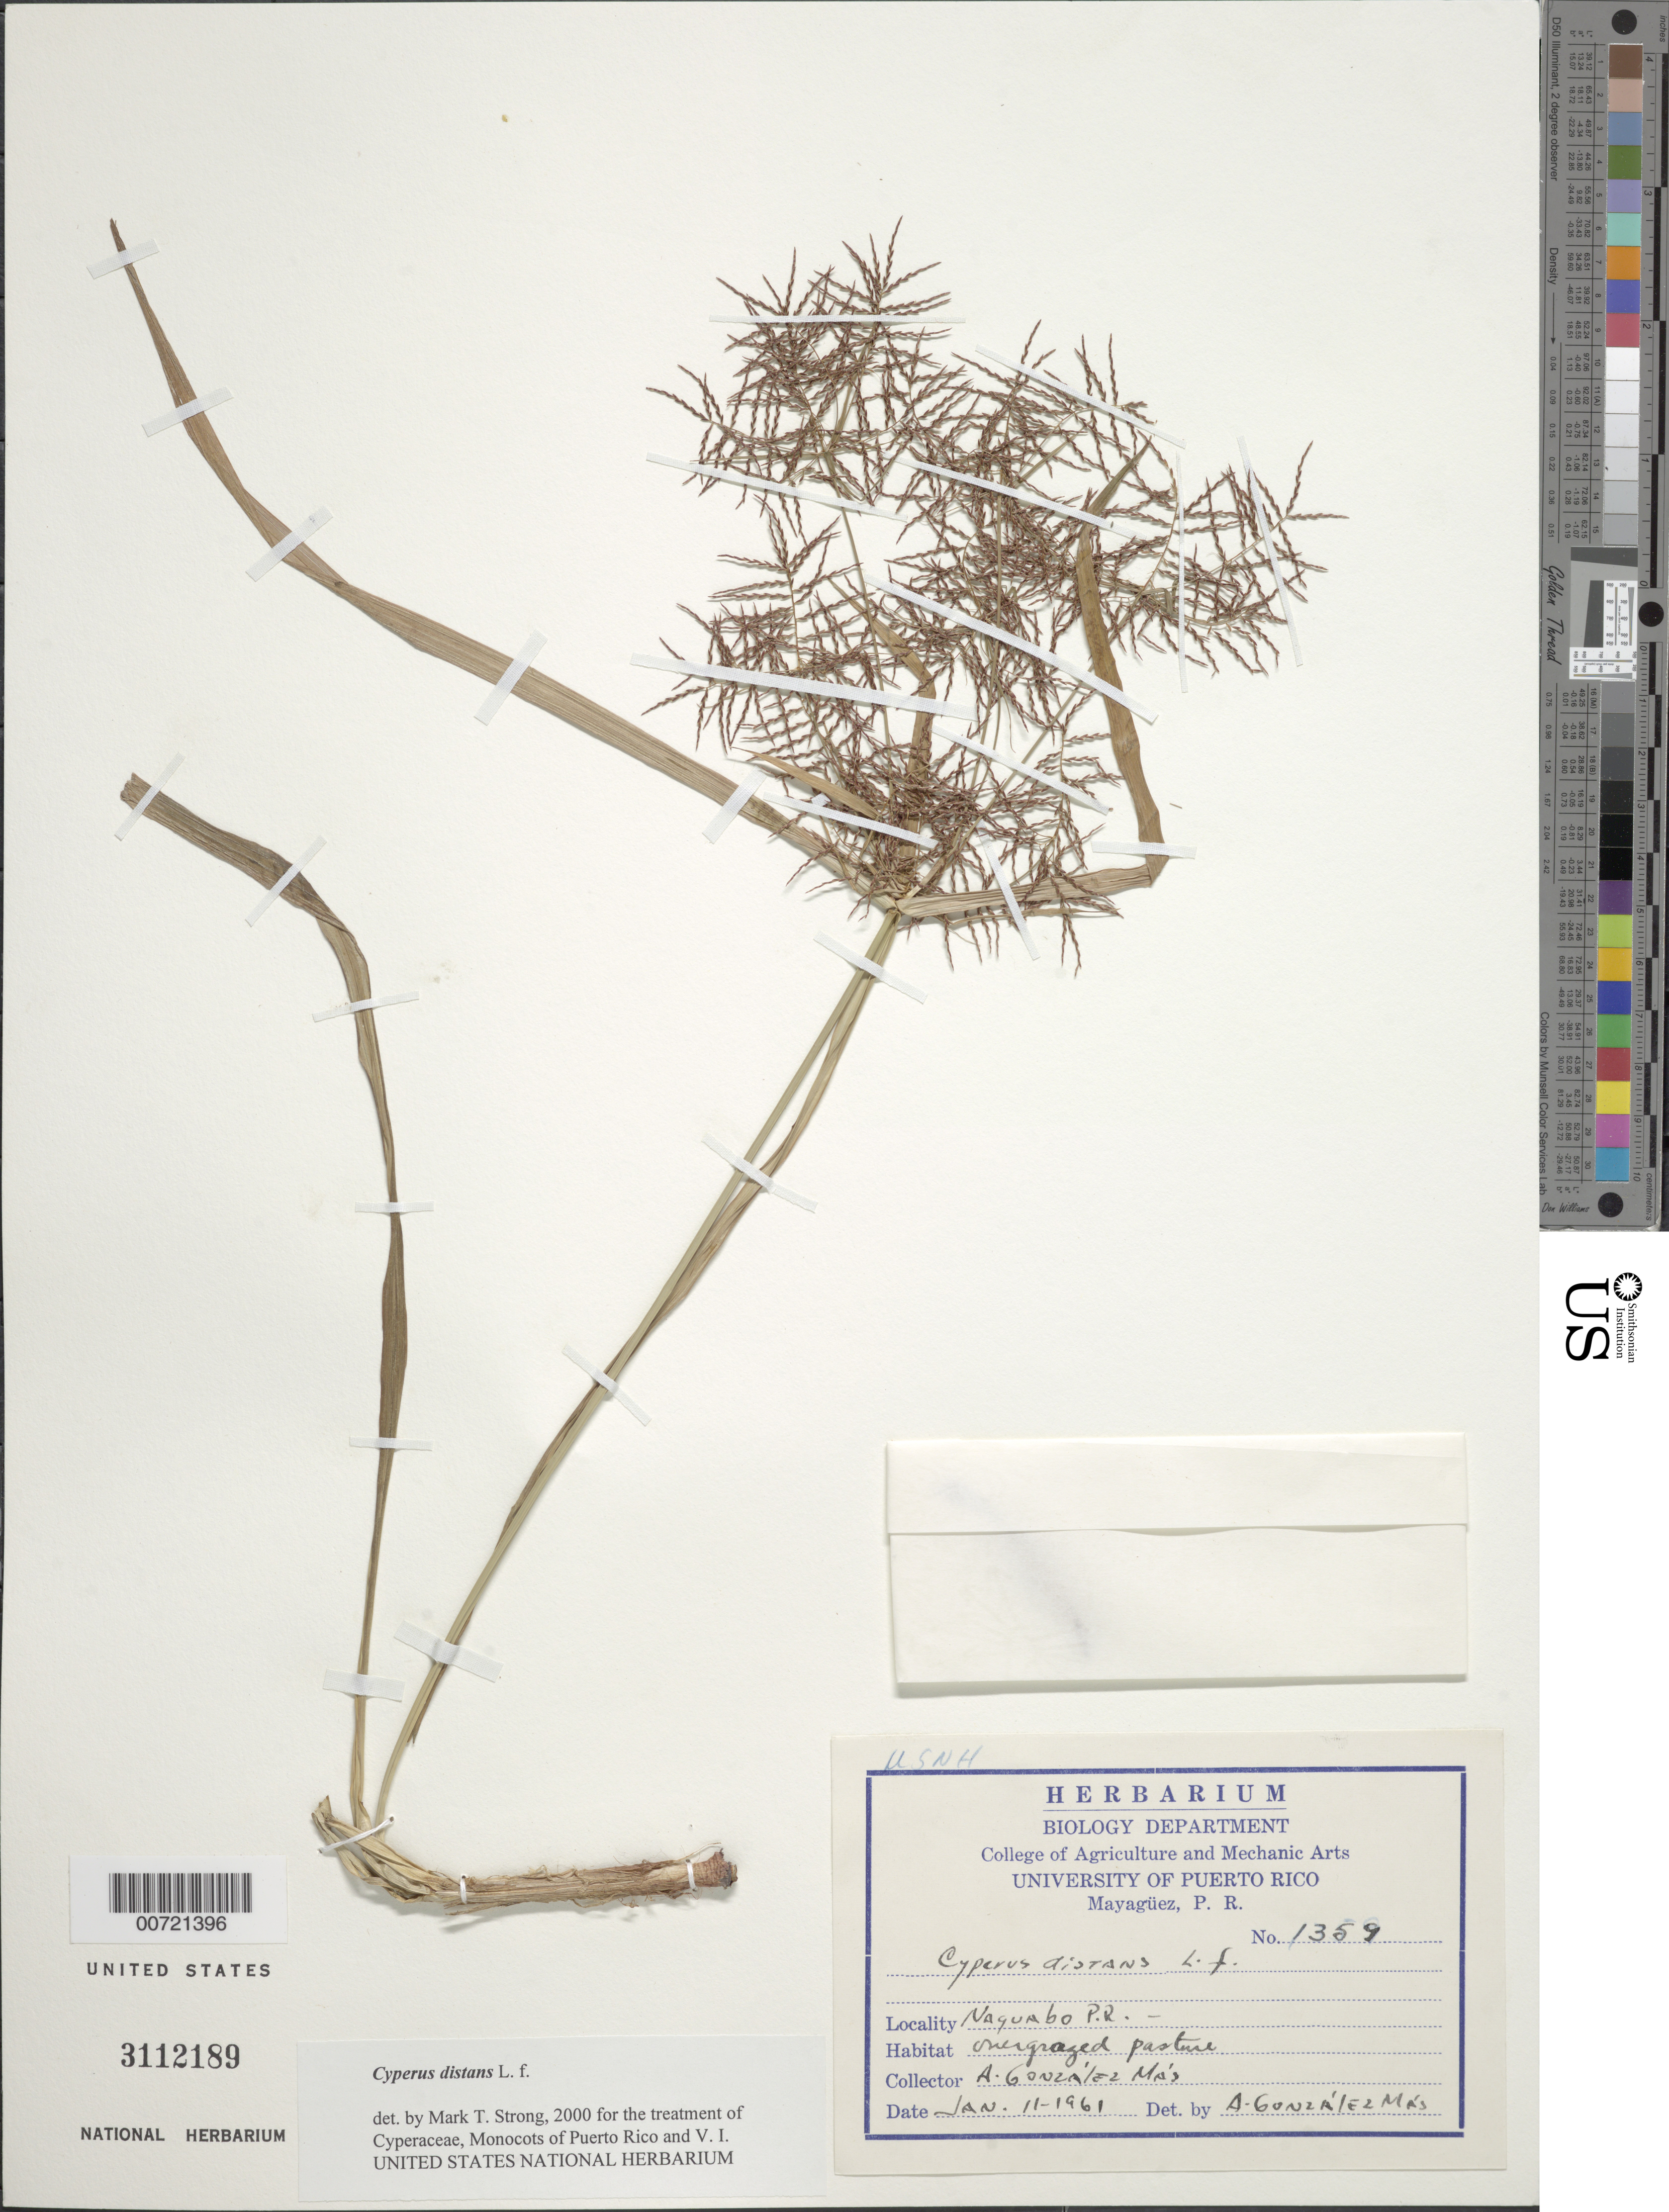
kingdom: Plantae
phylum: Tracheophyta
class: Liliopsida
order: Poales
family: Cyperaceae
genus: Cyperus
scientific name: Cyperus distans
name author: L. f.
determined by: Strong, M. T., (US), Smithsonian Institution - National Museum of Natural History (UNITED STATES)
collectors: A. González Más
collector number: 1359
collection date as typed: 11 Jan 1961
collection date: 1961-01-11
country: Puerto Rico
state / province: Naguabo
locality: Naguabo.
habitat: Overgrazed pasture.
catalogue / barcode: US 3112189